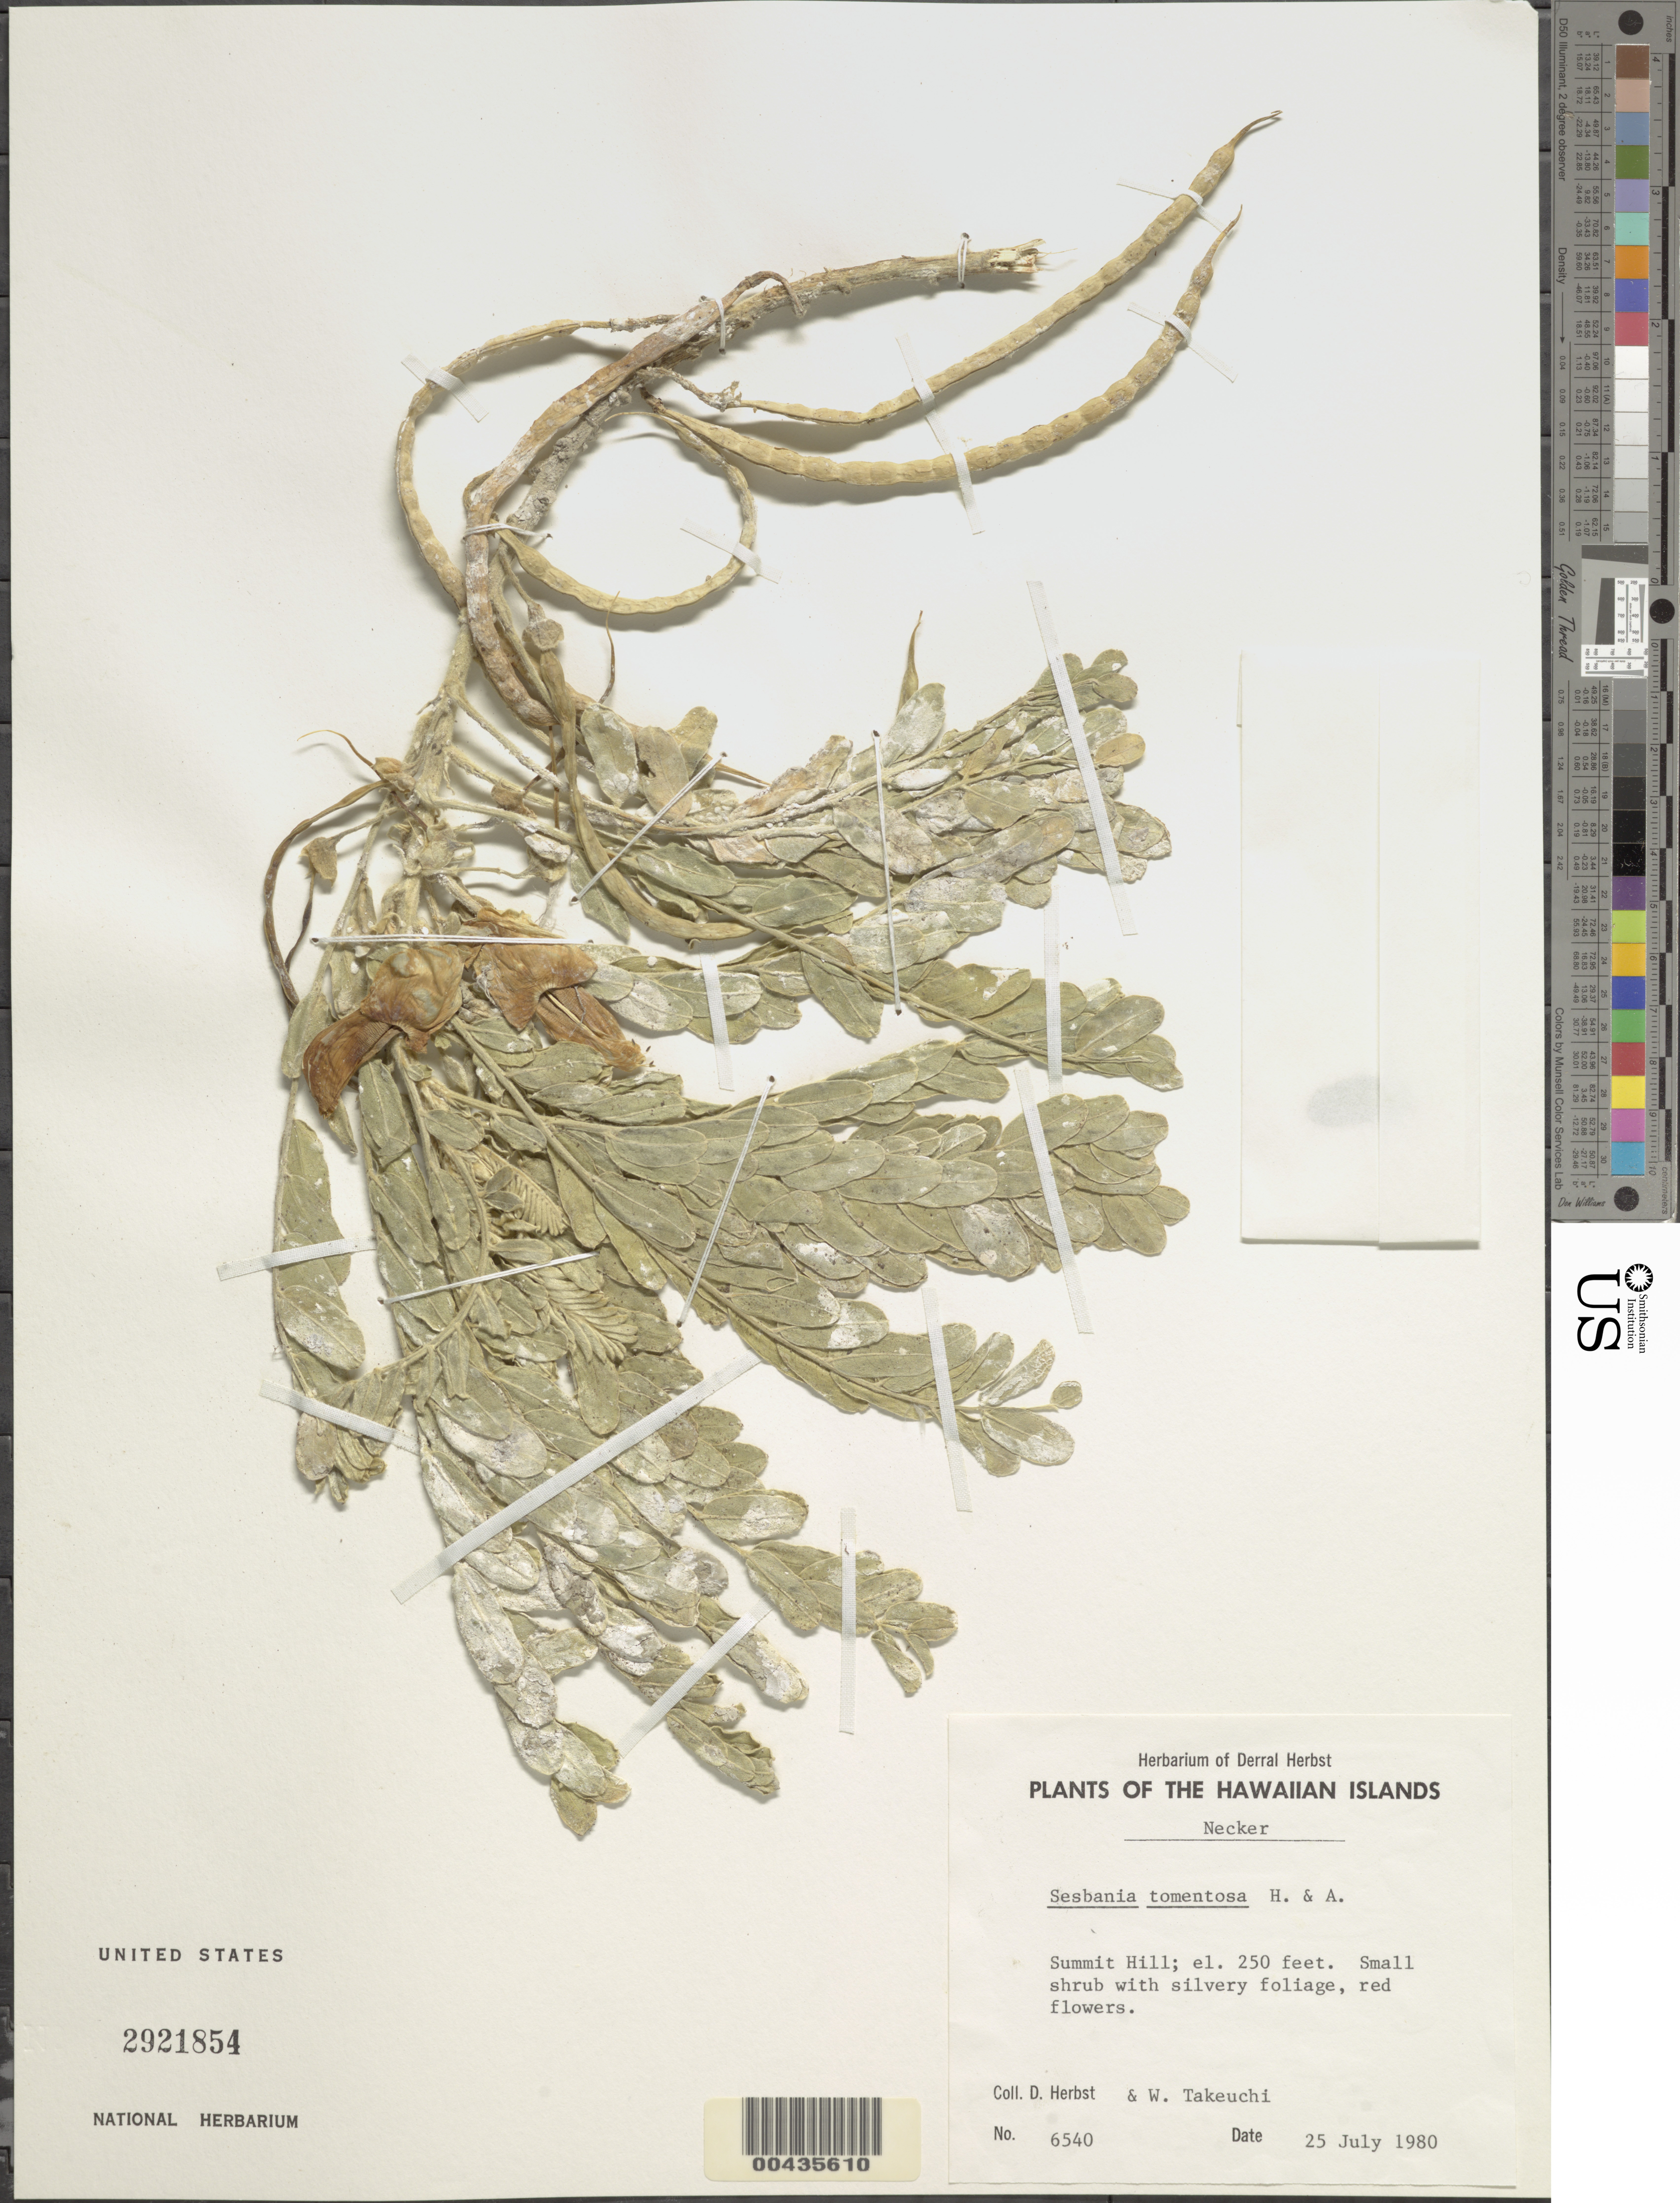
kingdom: Plantae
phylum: Tracheophyta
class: Magnoliopsida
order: Fabales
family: Fabaceae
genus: Sesbania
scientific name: Sesbania tomentosa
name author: Hook. & Arn.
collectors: D. R. Herbst & W. N. Takeuchi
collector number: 6540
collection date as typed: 25 Jul 1980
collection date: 1980-07-25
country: United States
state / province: Hawaii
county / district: Honolulu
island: Necker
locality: Summit Hill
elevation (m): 76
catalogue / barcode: US 2921854